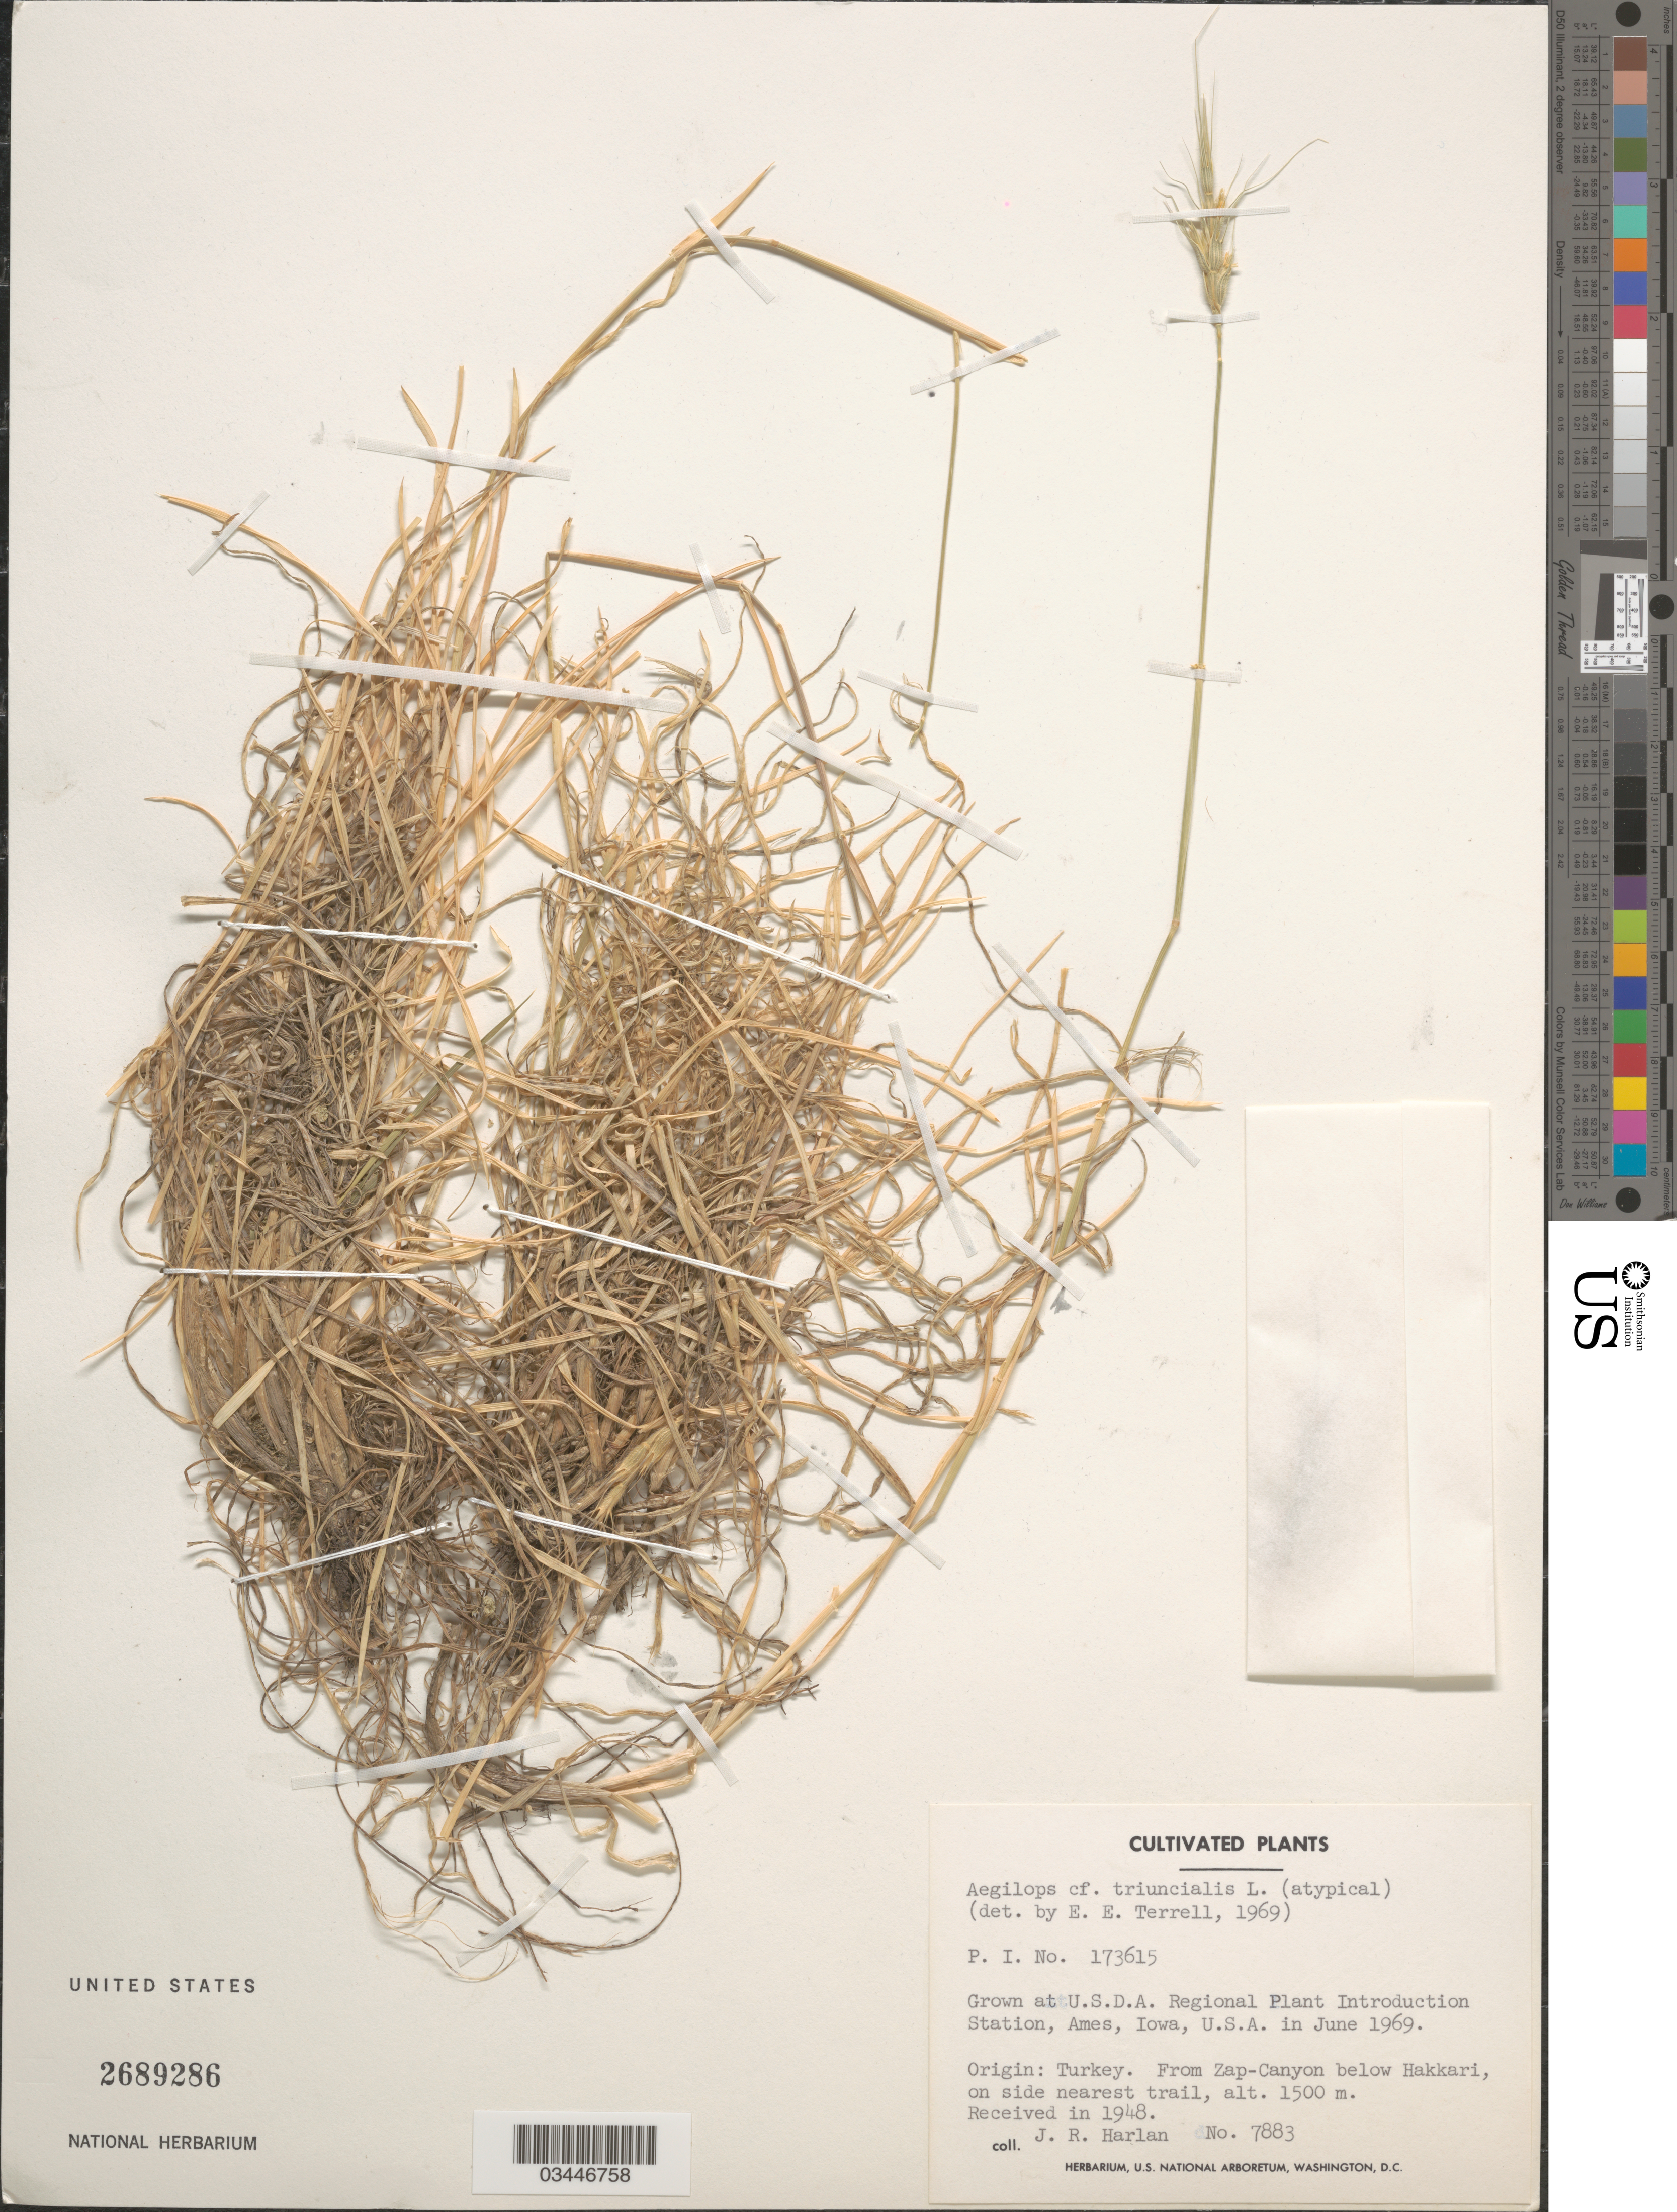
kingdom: Plantae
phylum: Tracheophyta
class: Liliopsida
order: Poales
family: Poaceae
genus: Aegilops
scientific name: Aegilops triuncialis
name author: L.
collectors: J. Harlan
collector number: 7883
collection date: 1969-06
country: United States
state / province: Iowa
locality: U.S.D.A. Regional Plant Introduction Station, Ames.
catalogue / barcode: US 2689286